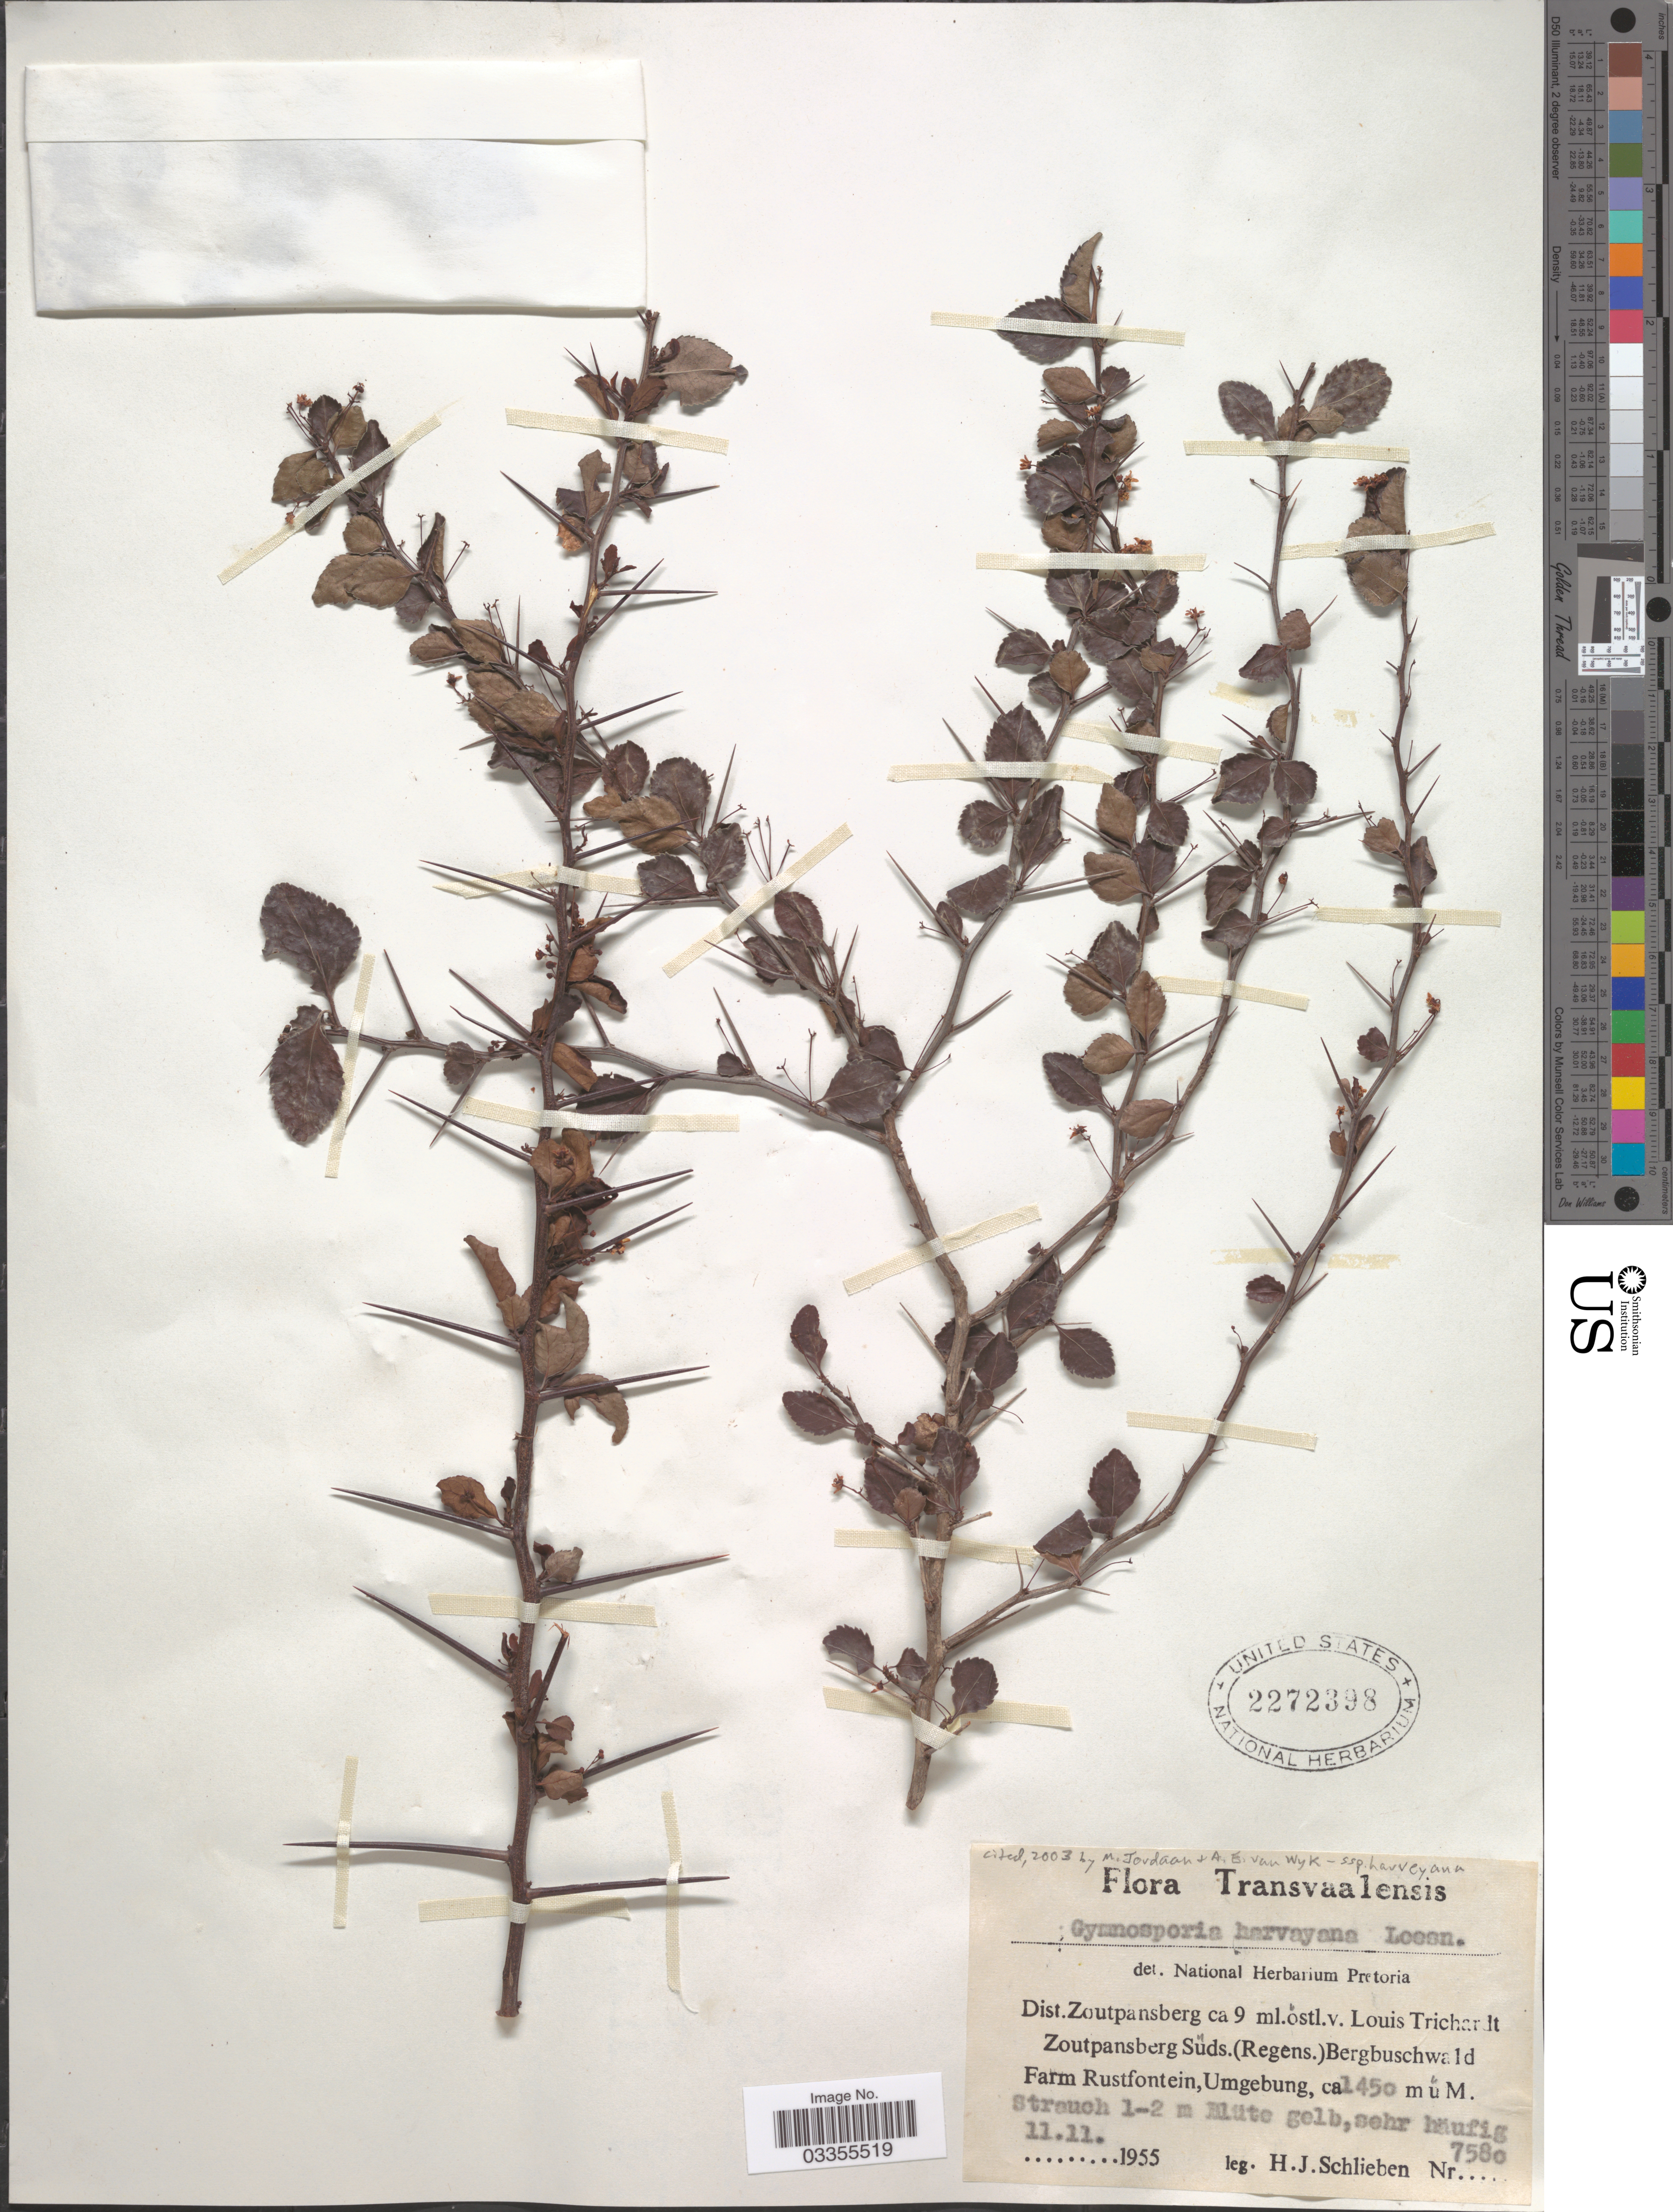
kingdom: Plantae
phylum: Tracheophyta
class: Magnoliopsida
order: Celastrales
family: Celastraceae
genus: Gymnosporia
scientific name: Gymnosporia harveyana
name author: Loes.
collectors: H. J. Schlieben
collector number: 7580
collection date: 1955-11-11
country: South Africa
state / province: Limpopo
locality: Transvaalensis. Dist. Zoutpansberg ca 9 ml. östl.v. Louis Trichardt Zoutpansberg Süds. (Regens.) Bergbuschwald Farm Rustfontein, Umgebung.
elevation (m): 1450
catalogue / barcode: US 2272398